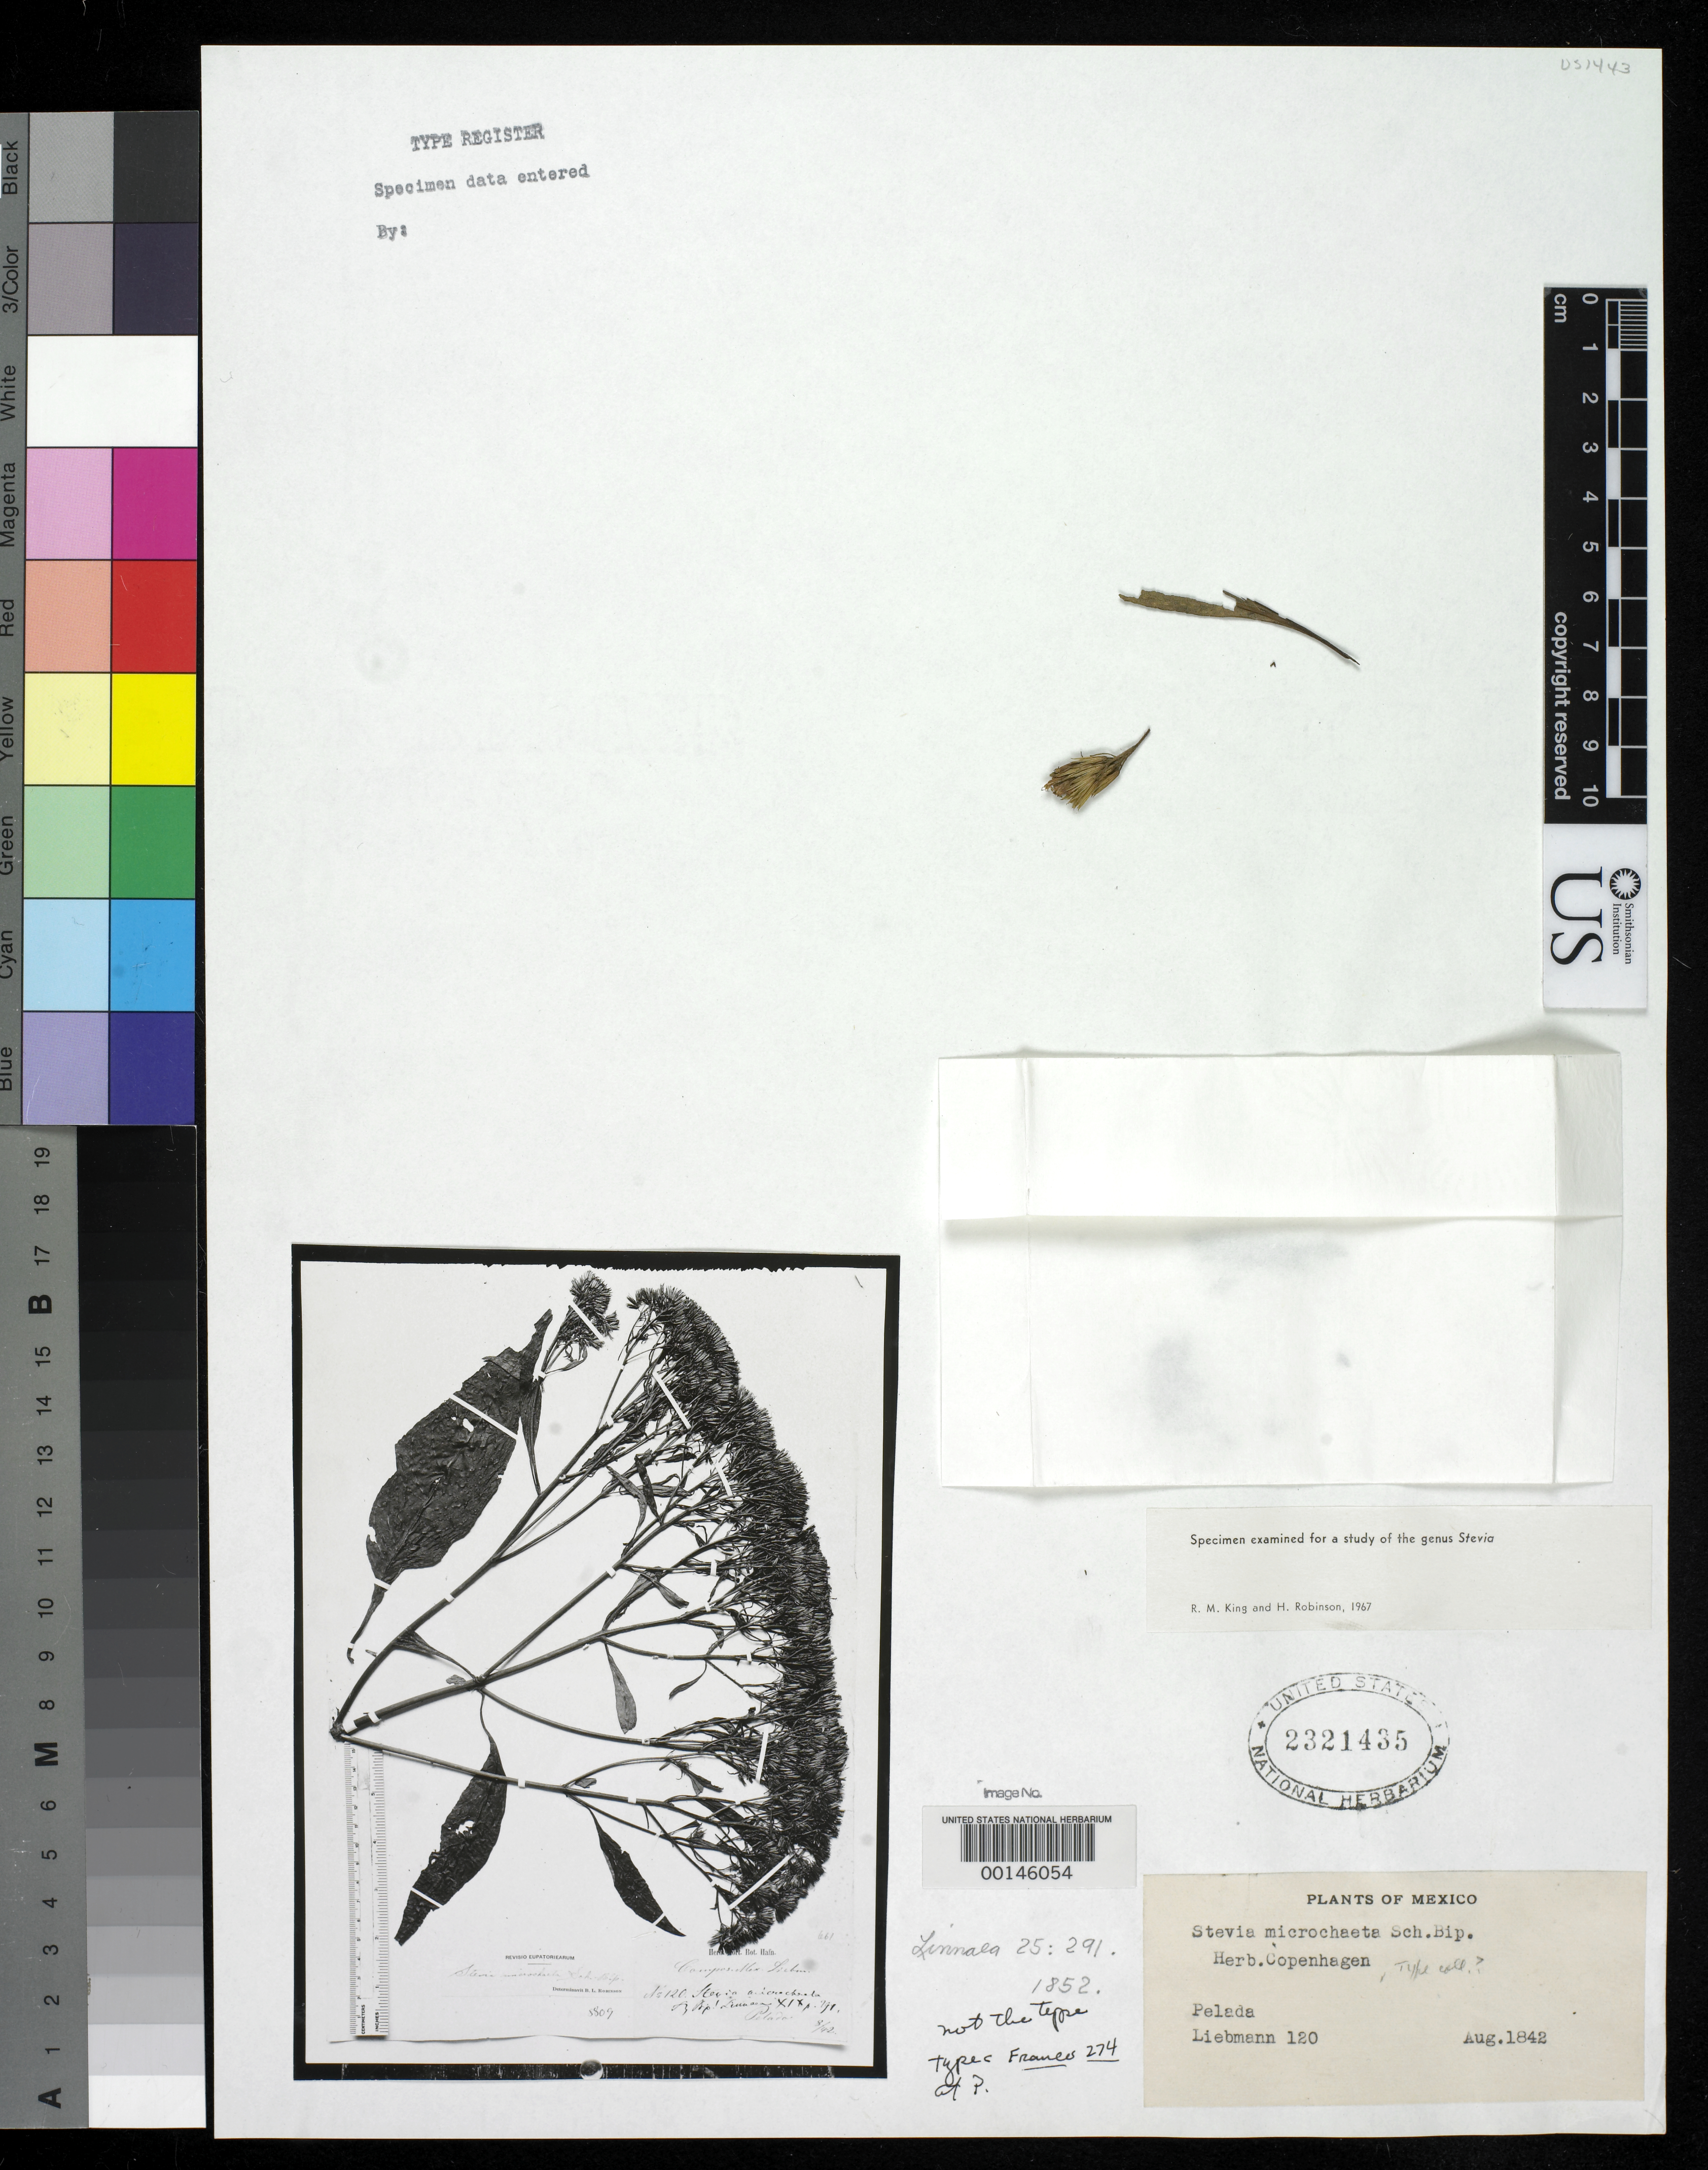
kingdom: Plantae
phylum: Tracheophyta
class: Magnoliopsida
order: Asterales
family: Asteraceae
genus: Stevia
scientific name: Stevia microchaeta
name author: Sch. Bip.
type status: Type Fragment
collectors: F. M. Liebmann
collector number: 120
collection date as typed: Aug 1842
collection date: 1842-08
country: Mexico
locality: E of Monserrat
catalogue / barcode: US 2321435